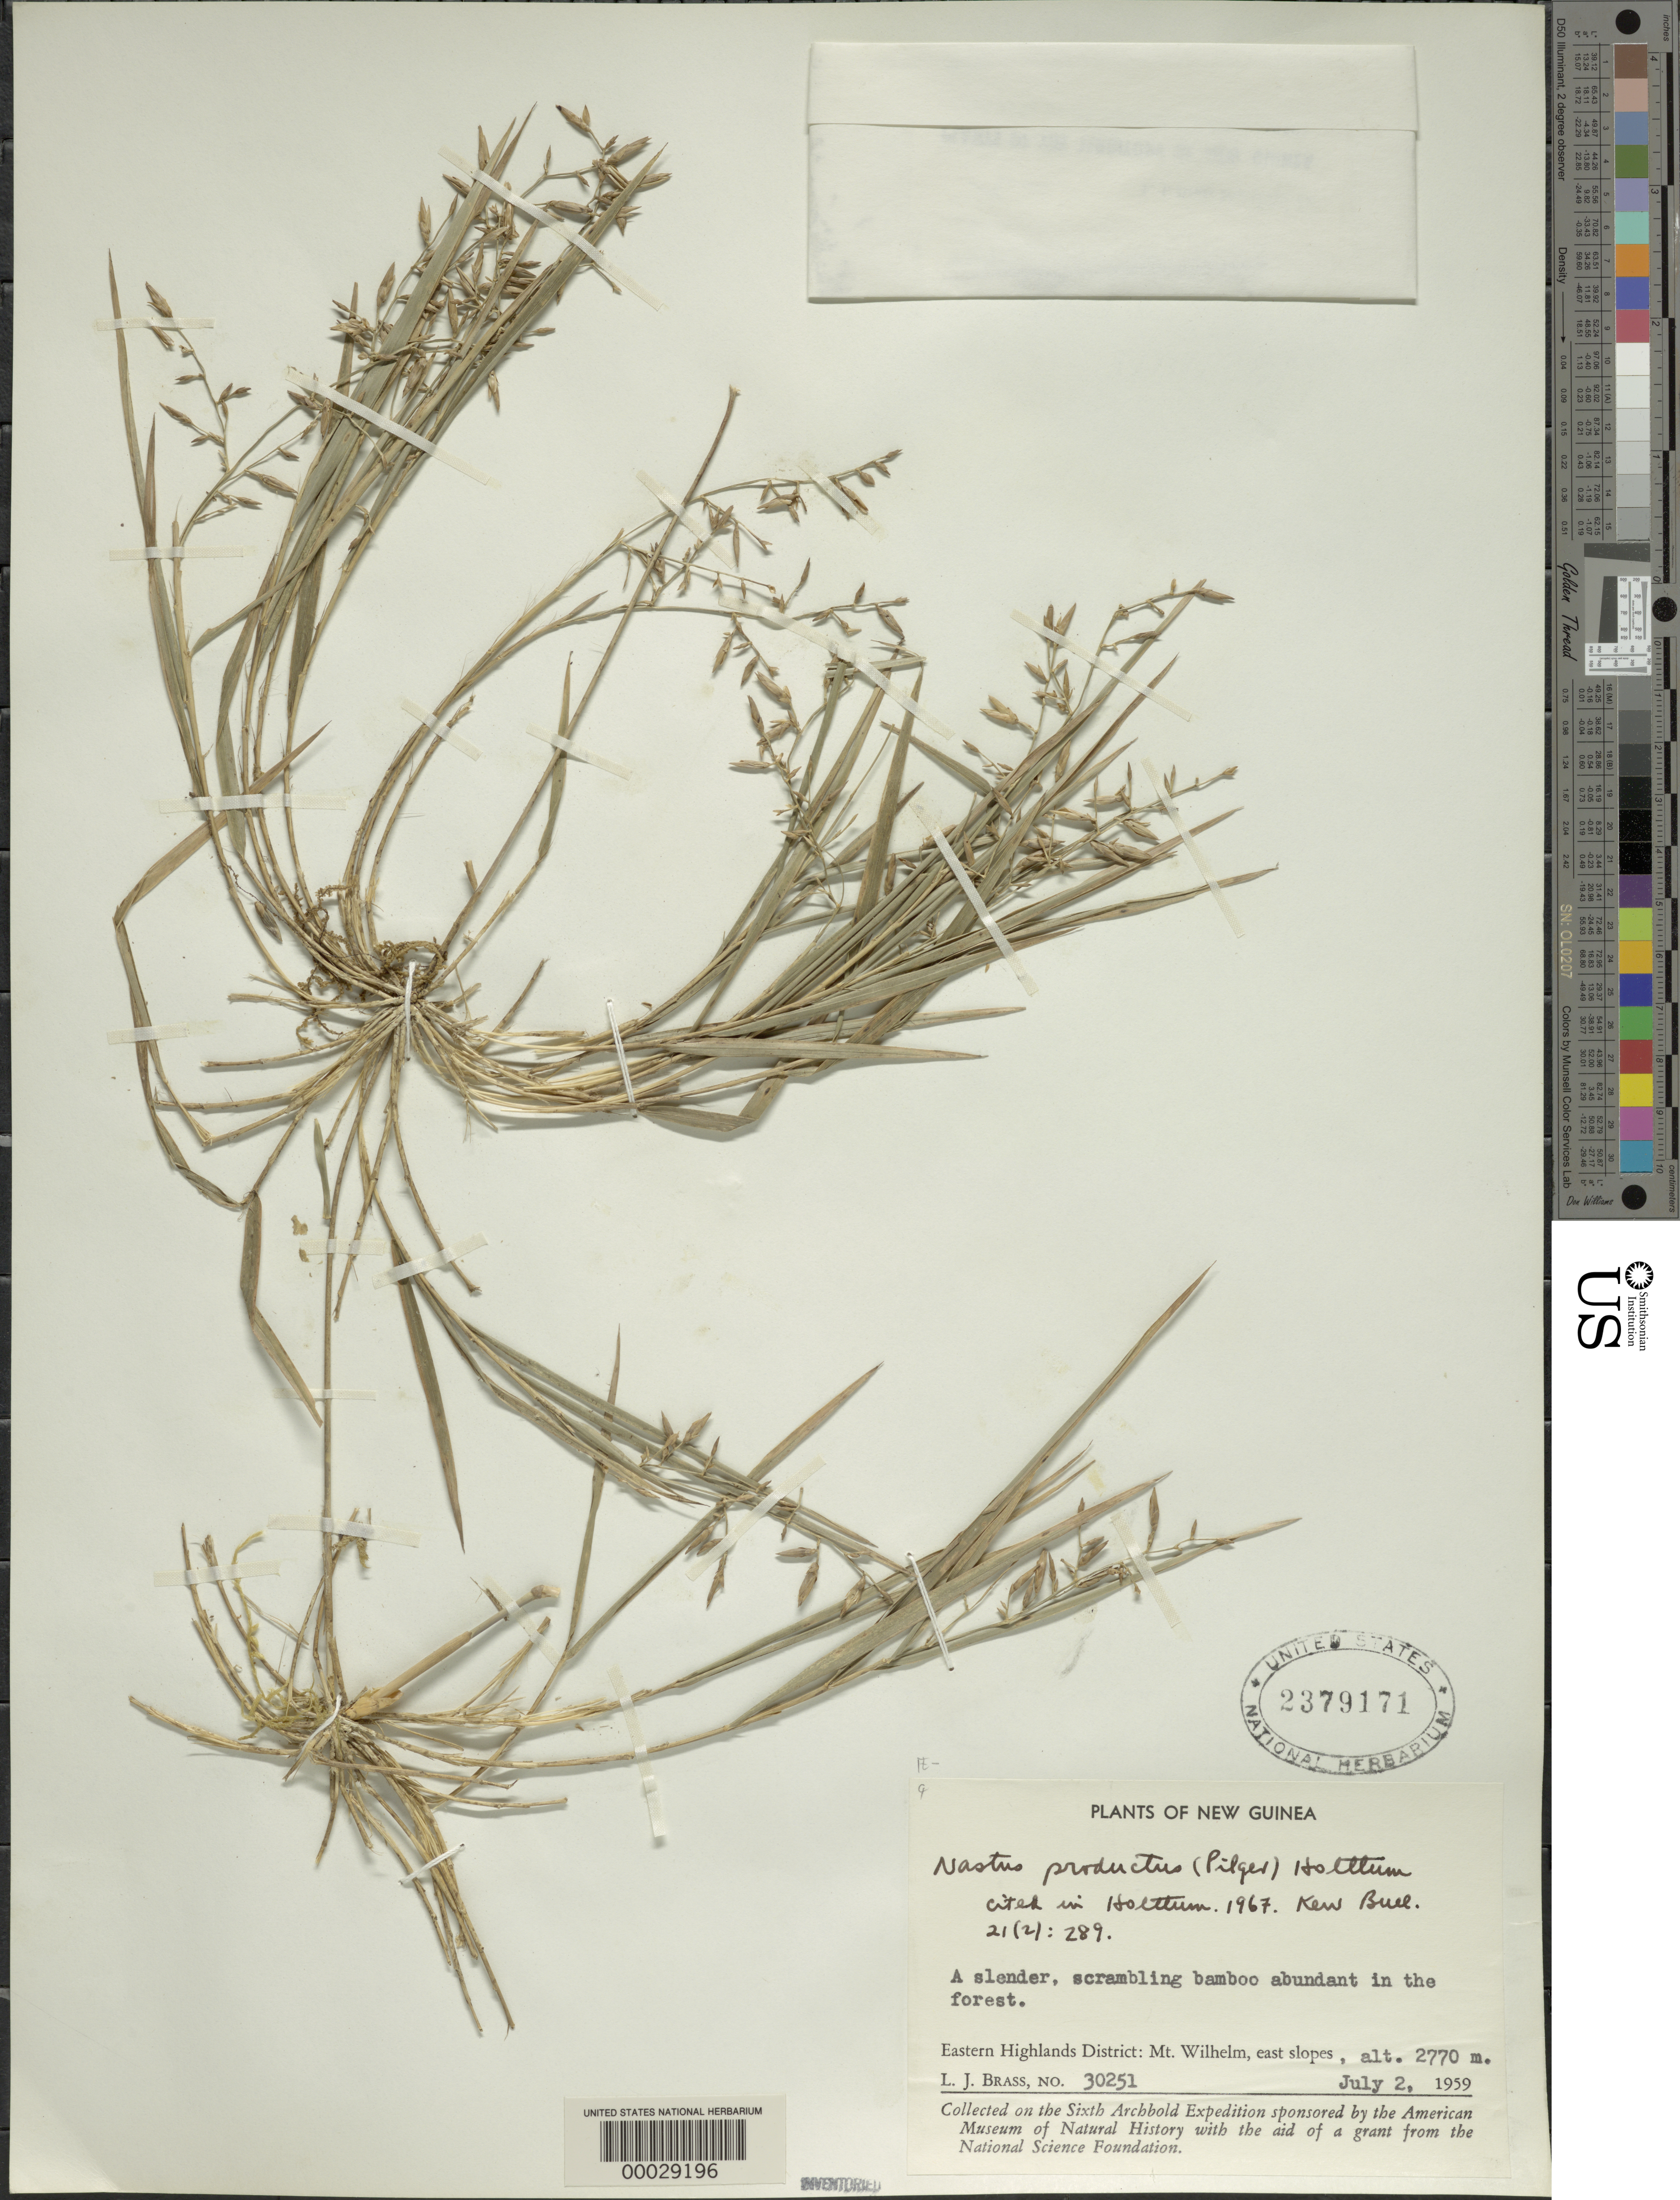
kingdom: Plantae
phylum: Tracheophyta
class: Liliopsida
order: Poales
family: Poaceae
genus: Nastus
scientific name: Nastus productus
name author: (Pilg.) Holttum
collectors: L. J. Brass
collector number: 30251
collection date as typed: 02 Jul 1959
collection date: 1959-07-02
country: Papua New Guinea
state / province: Eastern Highlands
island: New Guinea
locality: Mt. wilhelm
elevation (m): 2770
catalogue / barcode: US 2379171